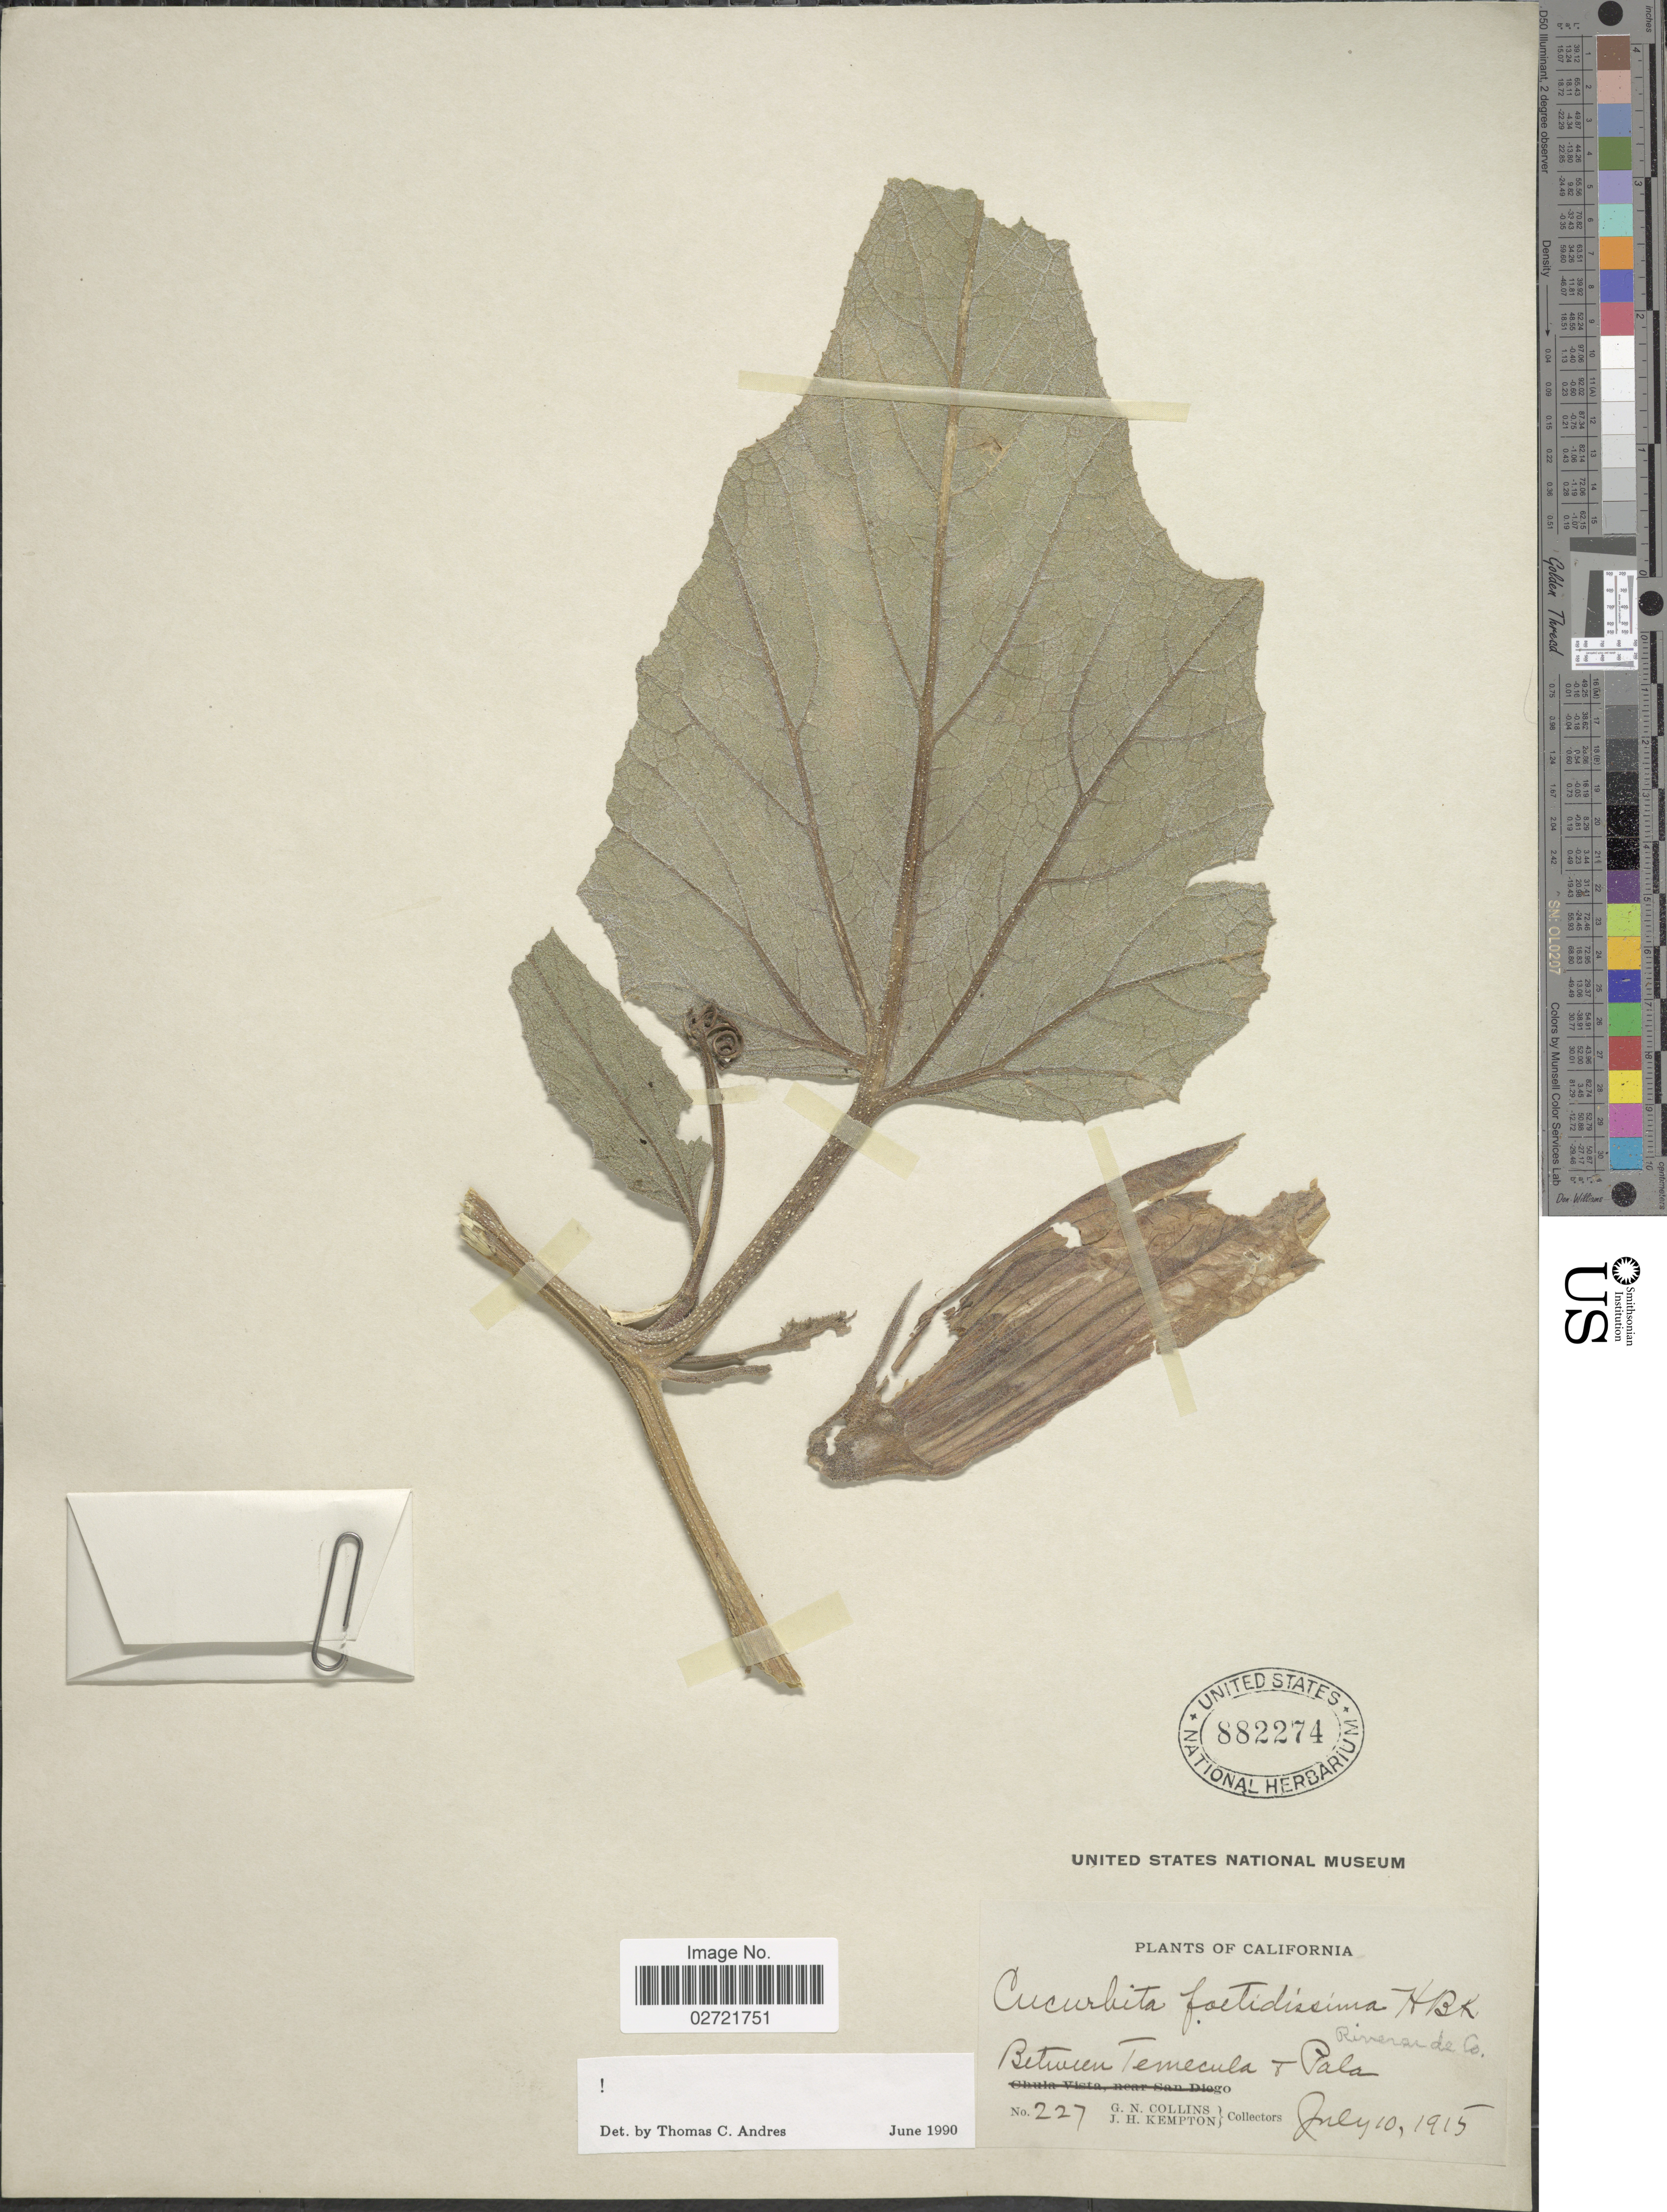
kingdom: Plantae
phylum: Tracheophyta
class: Magnoliopsida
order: Cucurbitales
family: Cucurbitaceae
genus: Cucurbita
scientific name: Cucurbita foetidissima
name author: Kunth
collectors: G. Collins & J. H. Kempton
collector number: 227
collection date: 1915-07-10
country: United States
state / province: California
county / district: Riverside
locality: Between Temecula & Pala, Riverside Co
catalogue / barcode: US 882274